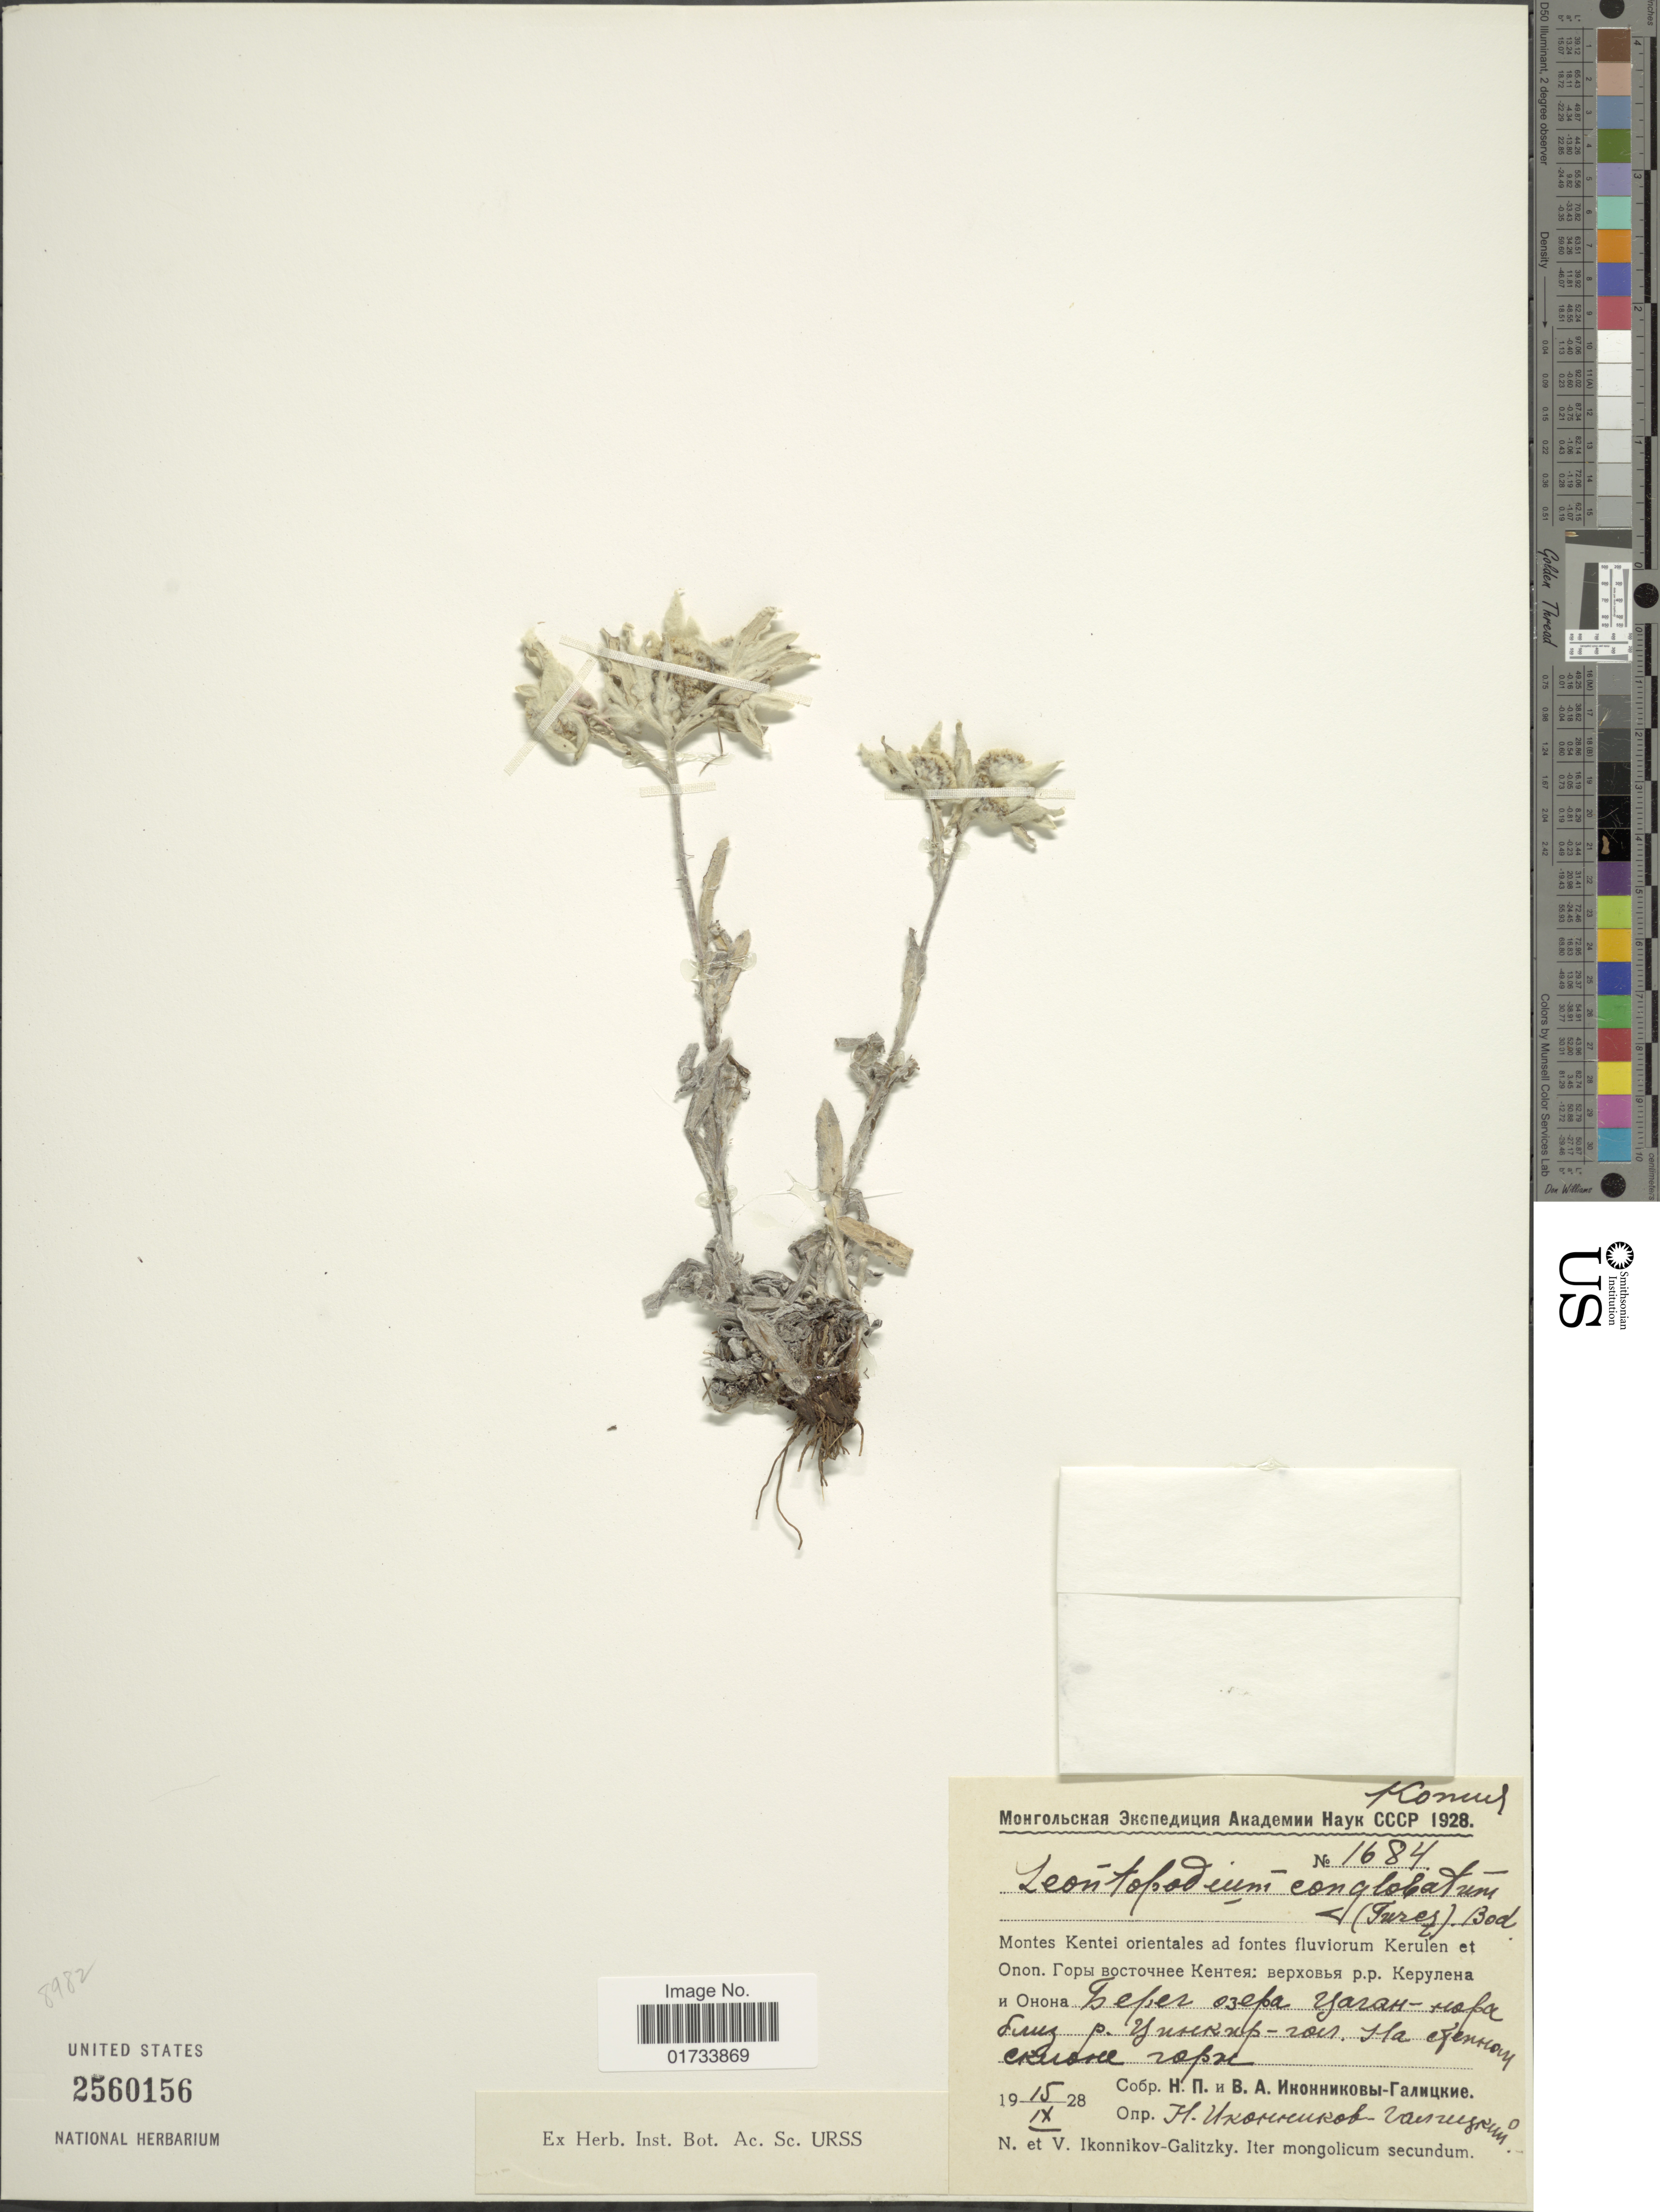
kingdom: Plantae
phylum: Tracheophyta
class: Magnoliopsida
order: Asterales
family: Asteraceae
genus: Leontopodium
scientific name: Leontopodium conglobatum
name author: (Turcz.) Hand.-Mazz.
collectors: N. P. Ikonnikov-Galitzky & V. Ikonnikov-Galitzky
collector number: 1684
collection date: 1928-09-15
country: Mongolia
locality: Montes Kentei orientales ad fontes fluviorum Kerulen et Onon, Tseper ozepa Yarah-Hopla duz p. Yutekup-roir, Ha efenhou eruore ropa [interpreted]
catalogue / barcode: US 2560156